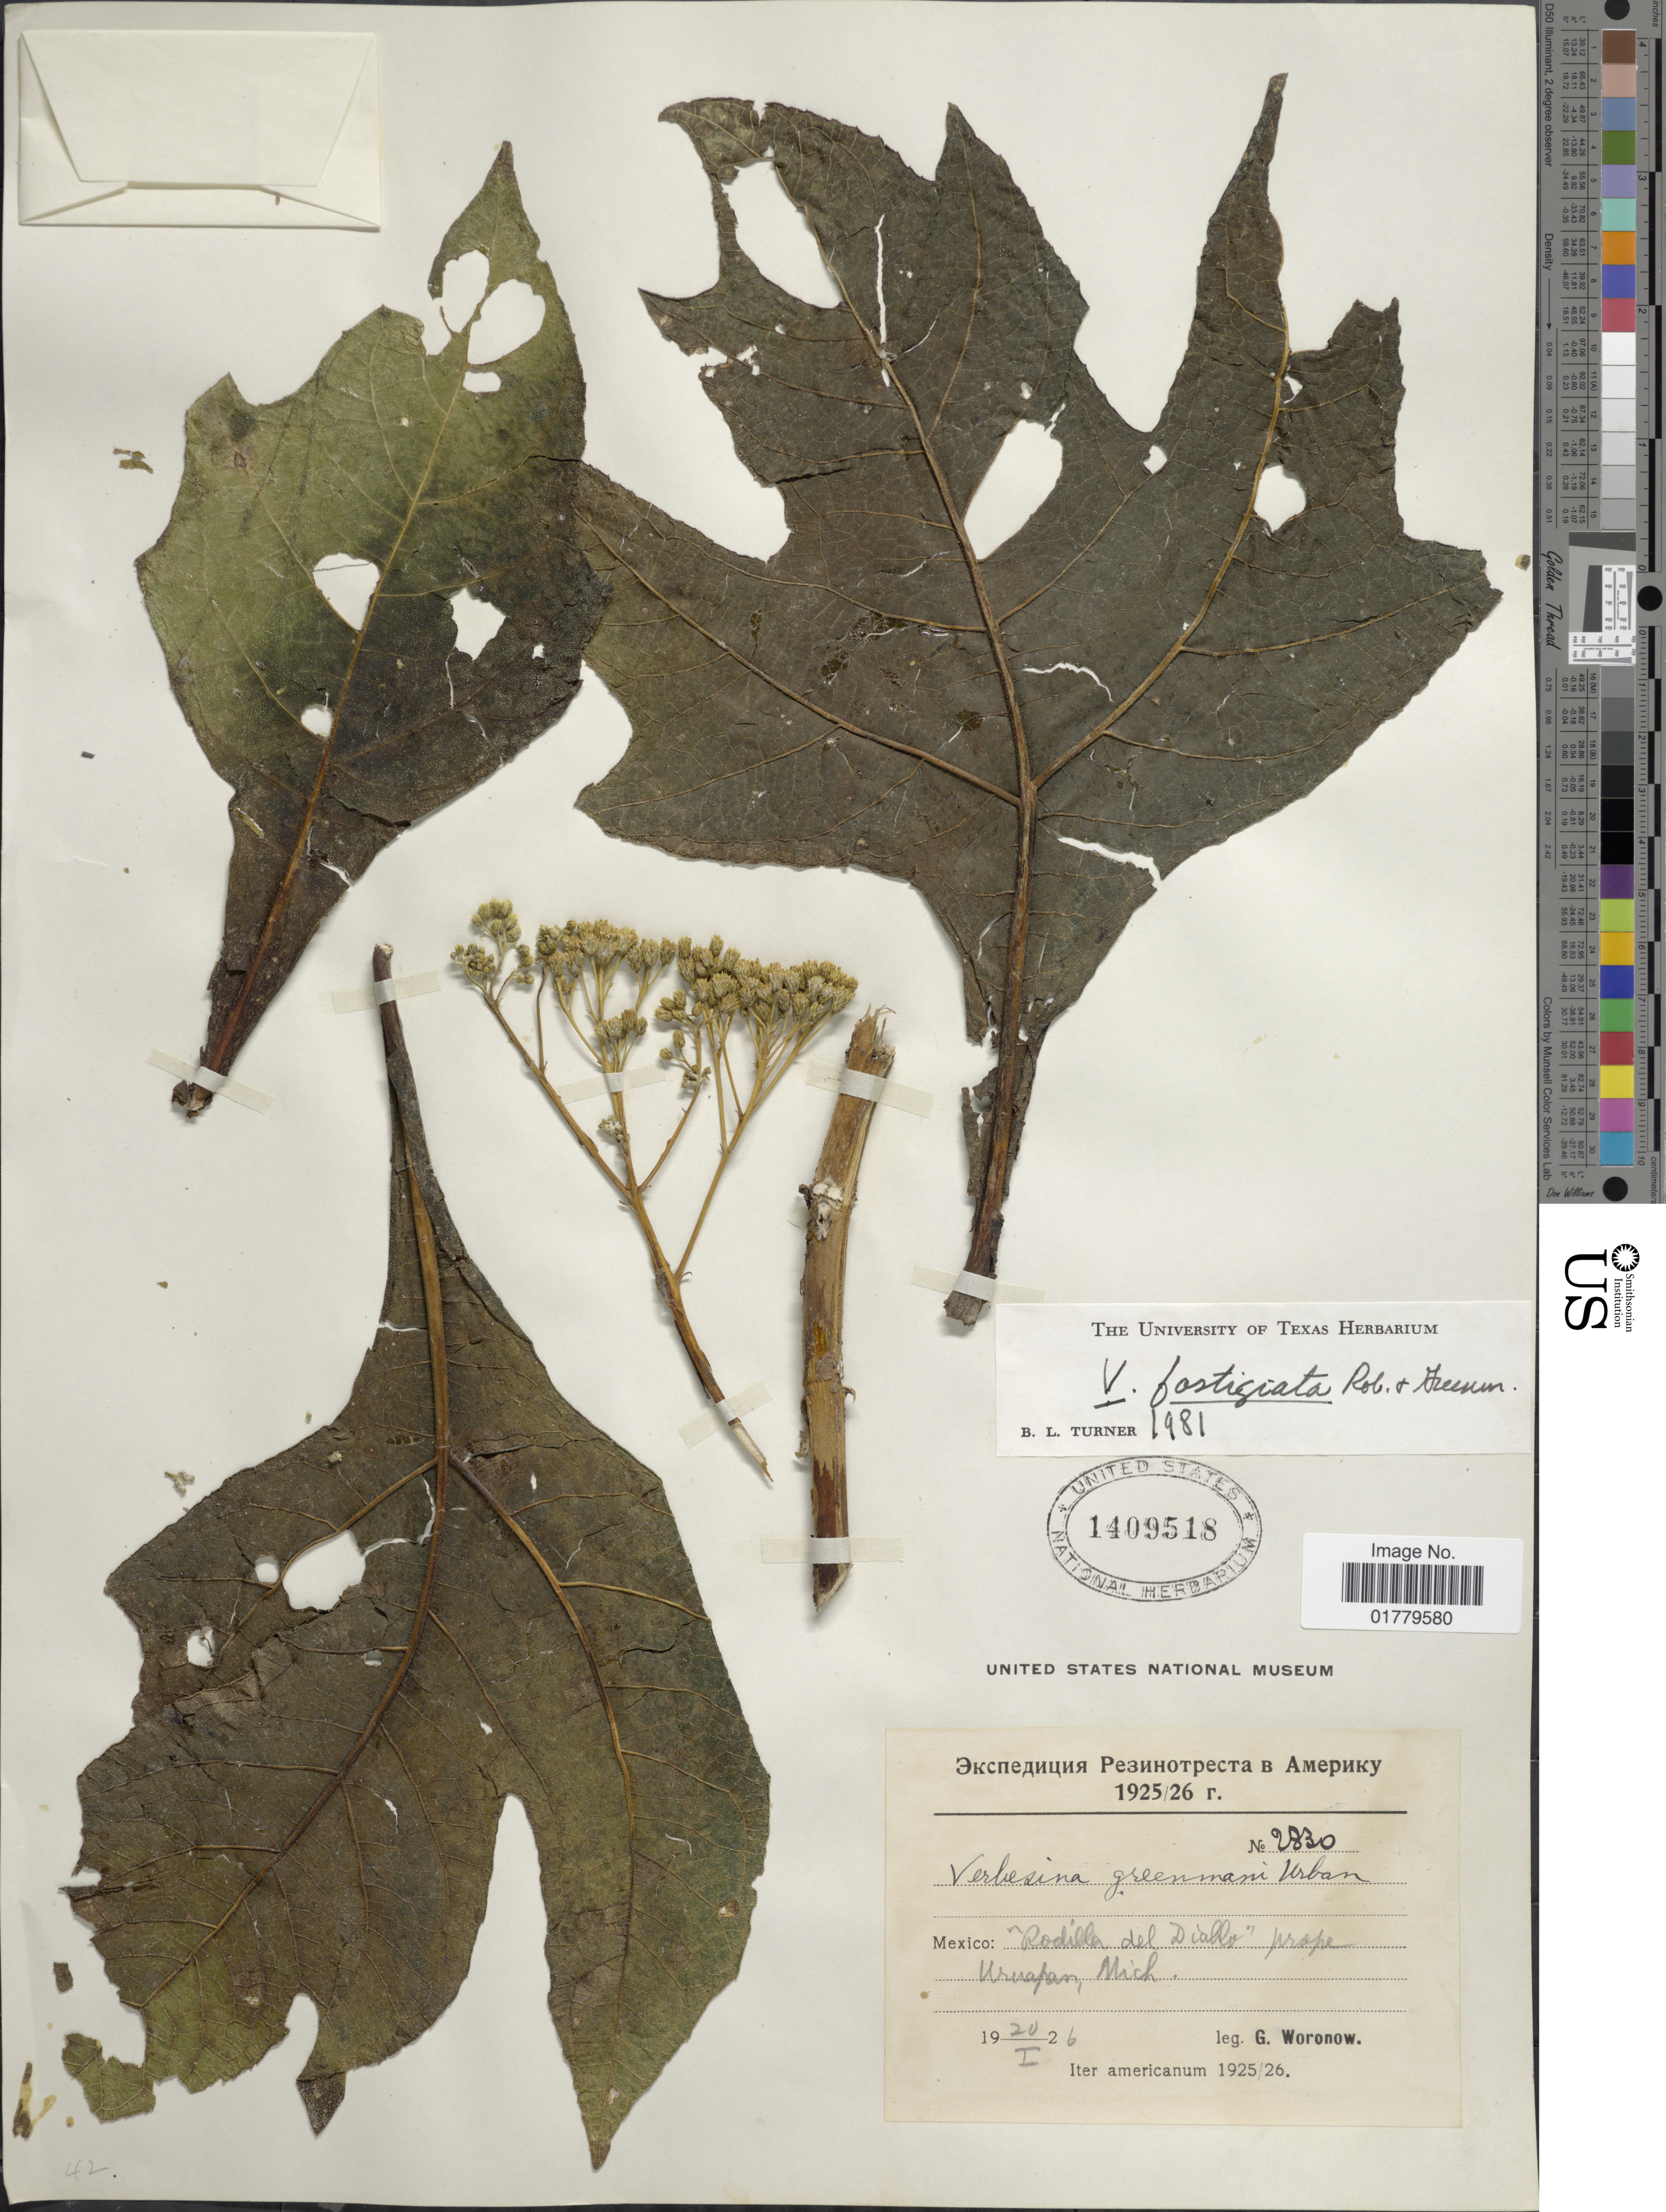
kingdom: Plantae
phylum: Tracheophyta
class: Magnoliopsida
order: Asterales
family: Asteraceae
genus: Verbesina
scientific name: Verbesina fastigiata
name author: B.L. Rob. & Greenm.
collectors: G. Woronow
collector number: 2830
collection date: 1926-01-20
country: Mexico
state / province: Michoacán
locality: Mexico: Rodilla del Diablo prope Uruapan, Mich.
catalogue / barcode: US 1409518